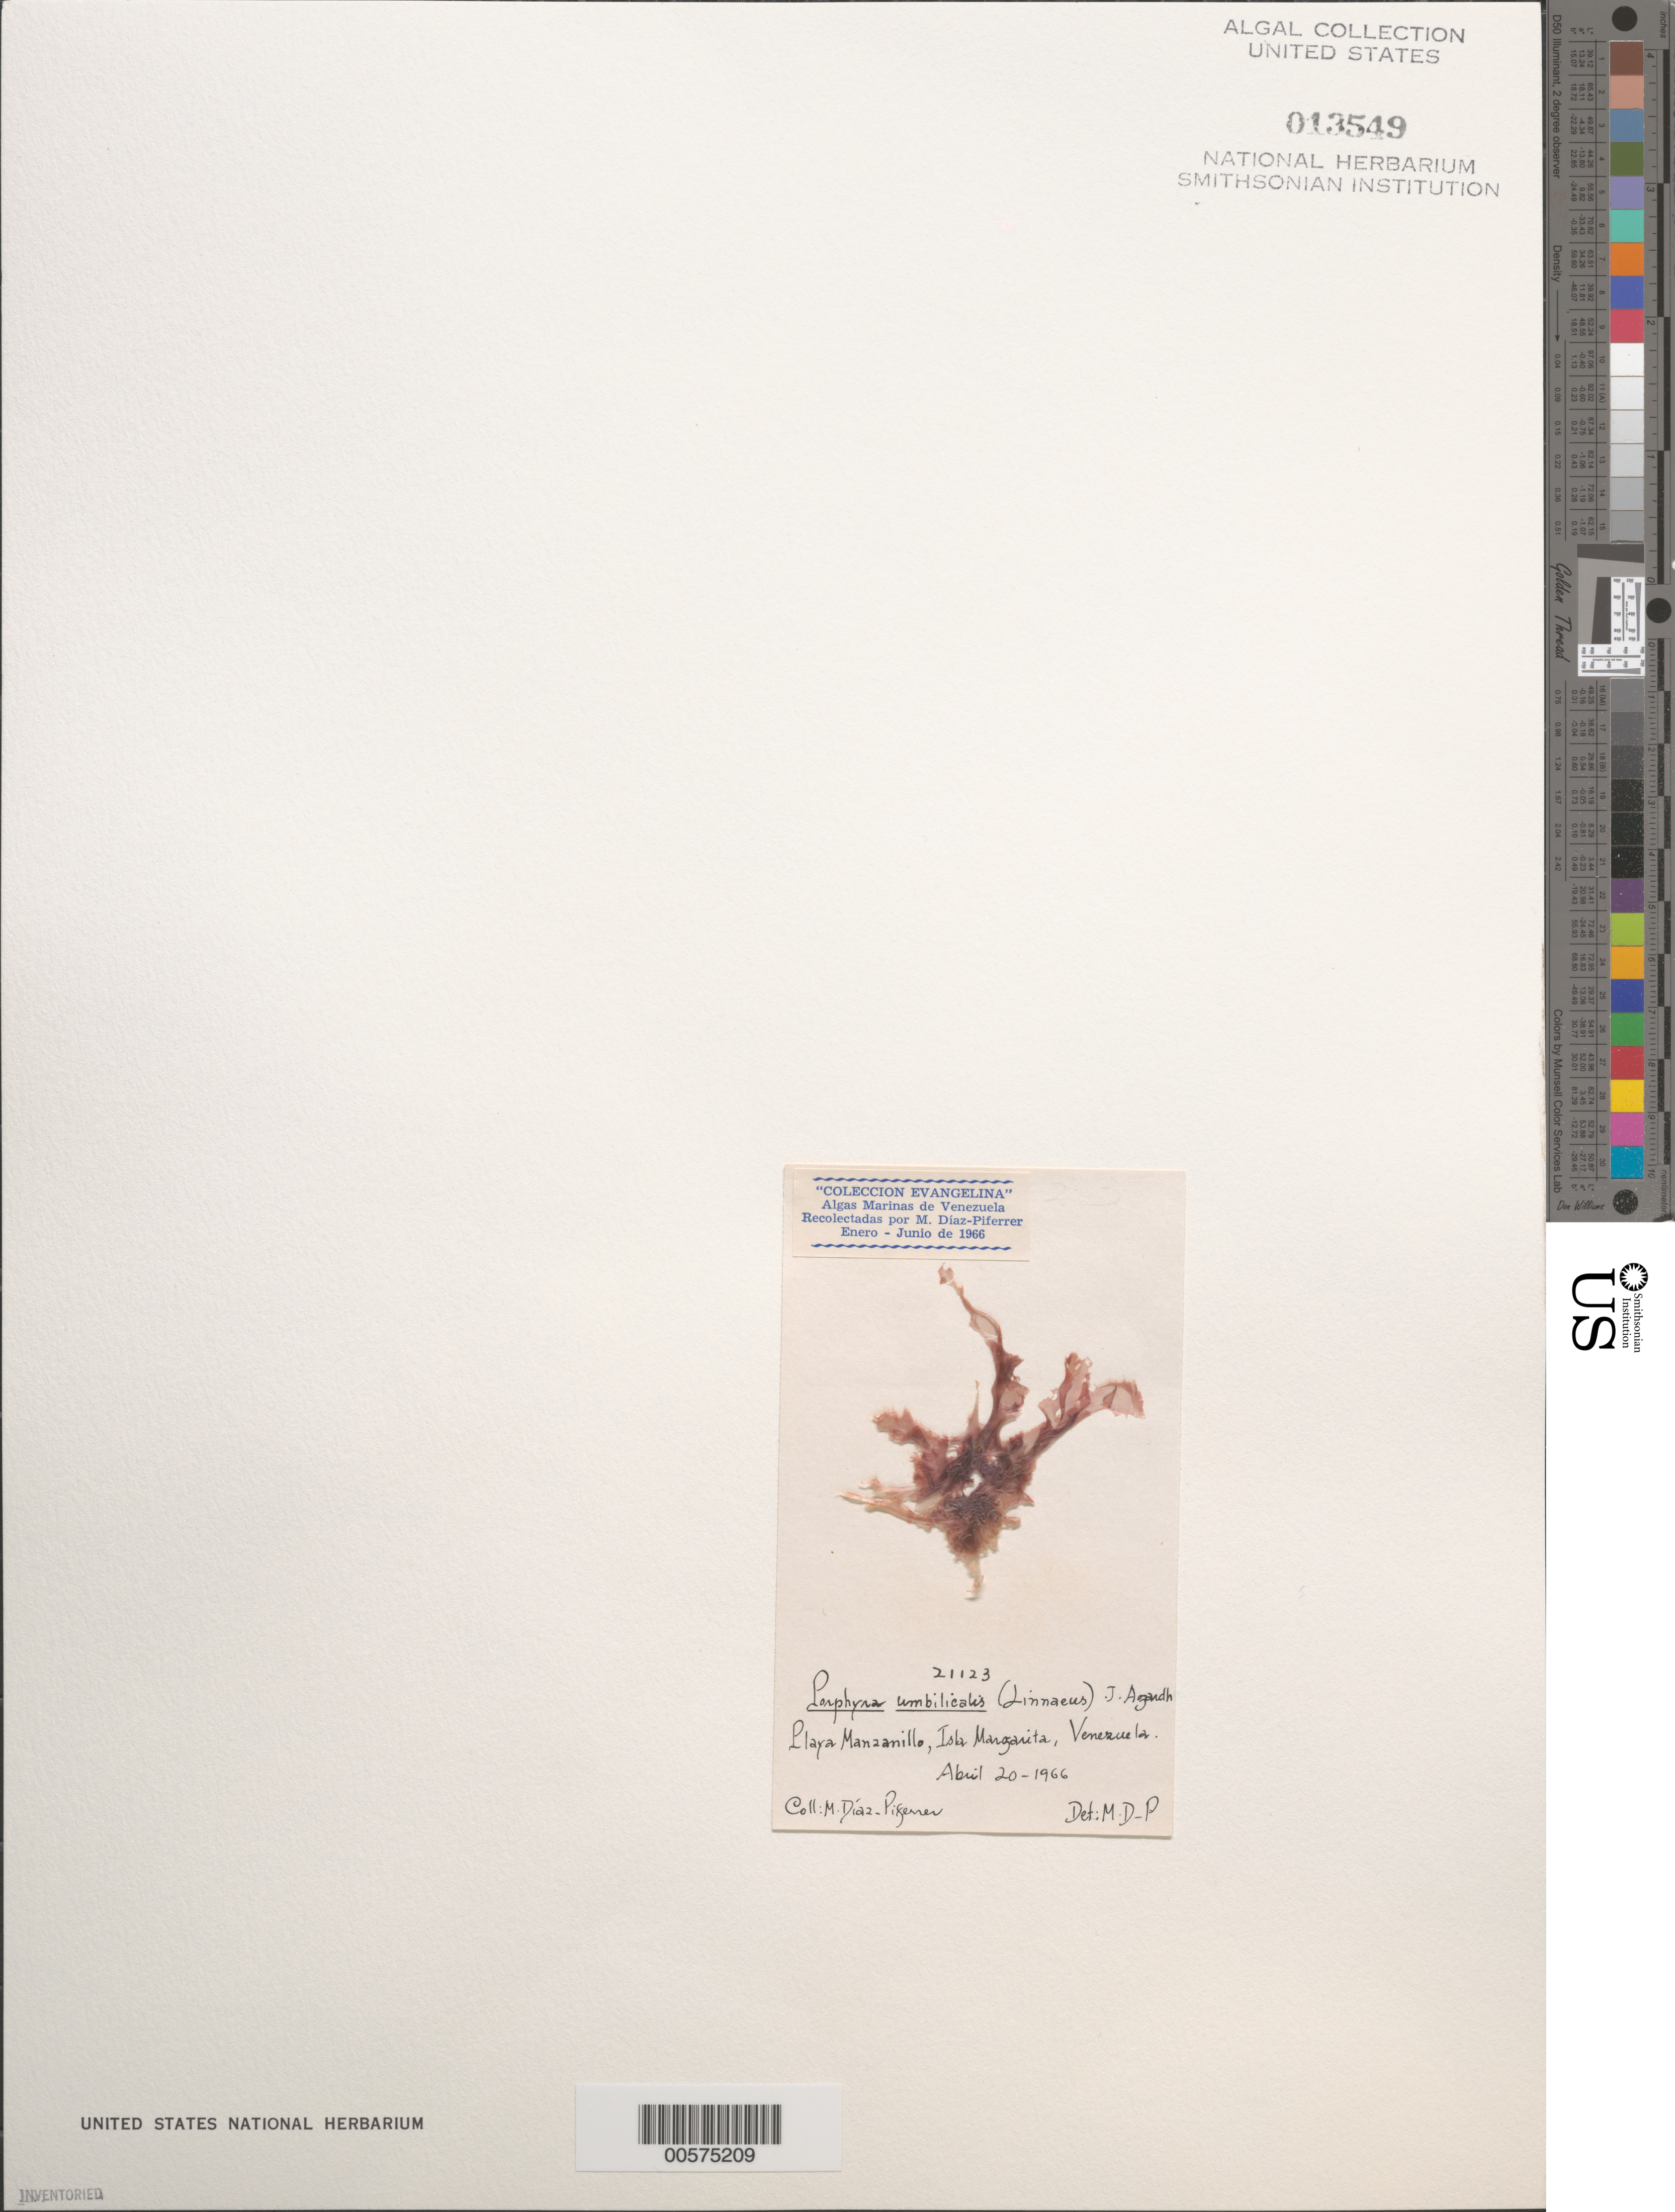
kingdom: Plantae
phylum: Rhodophyta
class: Bangiophyceae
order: Bangiales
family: Bangiaceae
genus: Porphyra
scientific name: Porphyra umbilicalis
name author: Kütz.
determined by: Diaz-Piferrer, M.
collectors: M. Diaz-Piferrer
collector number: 21123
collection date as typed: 20 Apr 1966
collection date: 1966-04-20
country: Venezuela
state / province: Nueva Esparta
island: Margarita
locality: Playa manzanillo, isla margarita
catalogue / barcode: US 13549